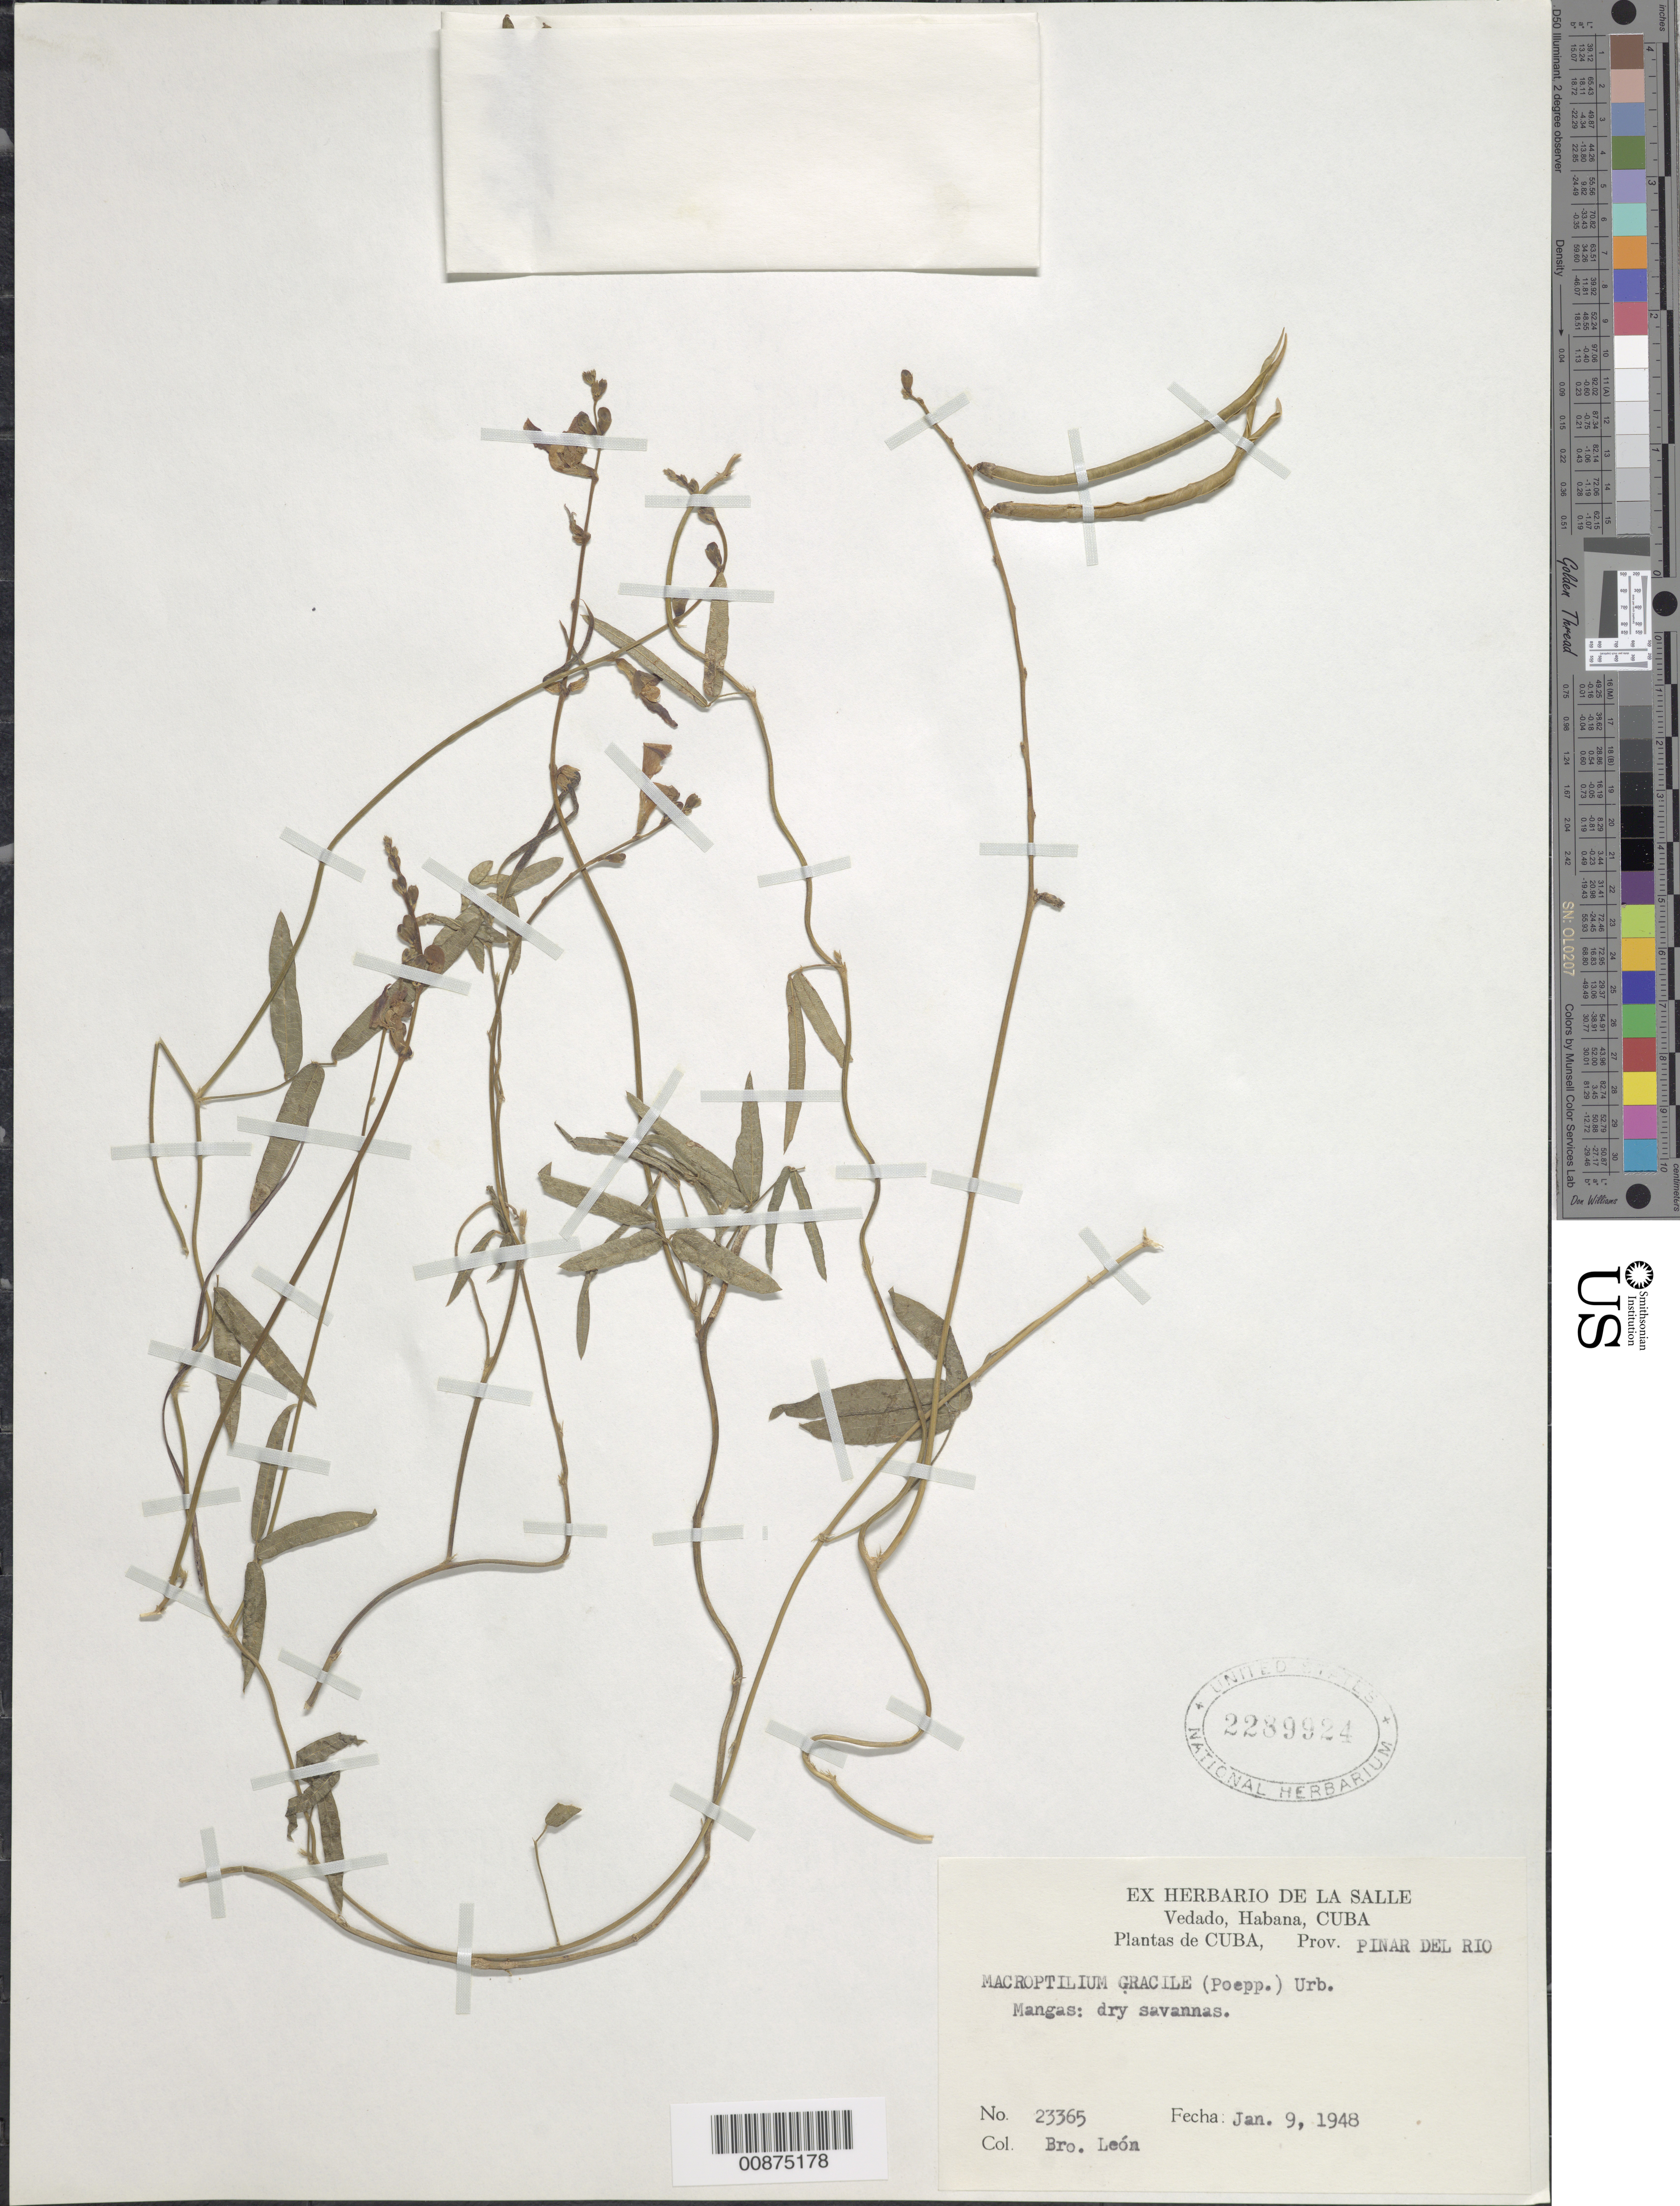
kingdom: Plantae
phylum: Tracheophyta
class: Magnoliopsida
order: Fabales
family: Fabaceae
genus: Macroptilium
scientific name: Macroptilium gracile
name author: (Poepp. ex Benth.) Urb.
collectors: Bro. León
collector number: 23365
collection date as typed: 09 Jan 1948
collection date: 1948-01-09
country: Cuba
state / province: Pinar del Rio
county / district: Dry forest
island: Cuba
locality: Mangas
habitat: Dry savannas.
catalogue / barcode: US 2289924